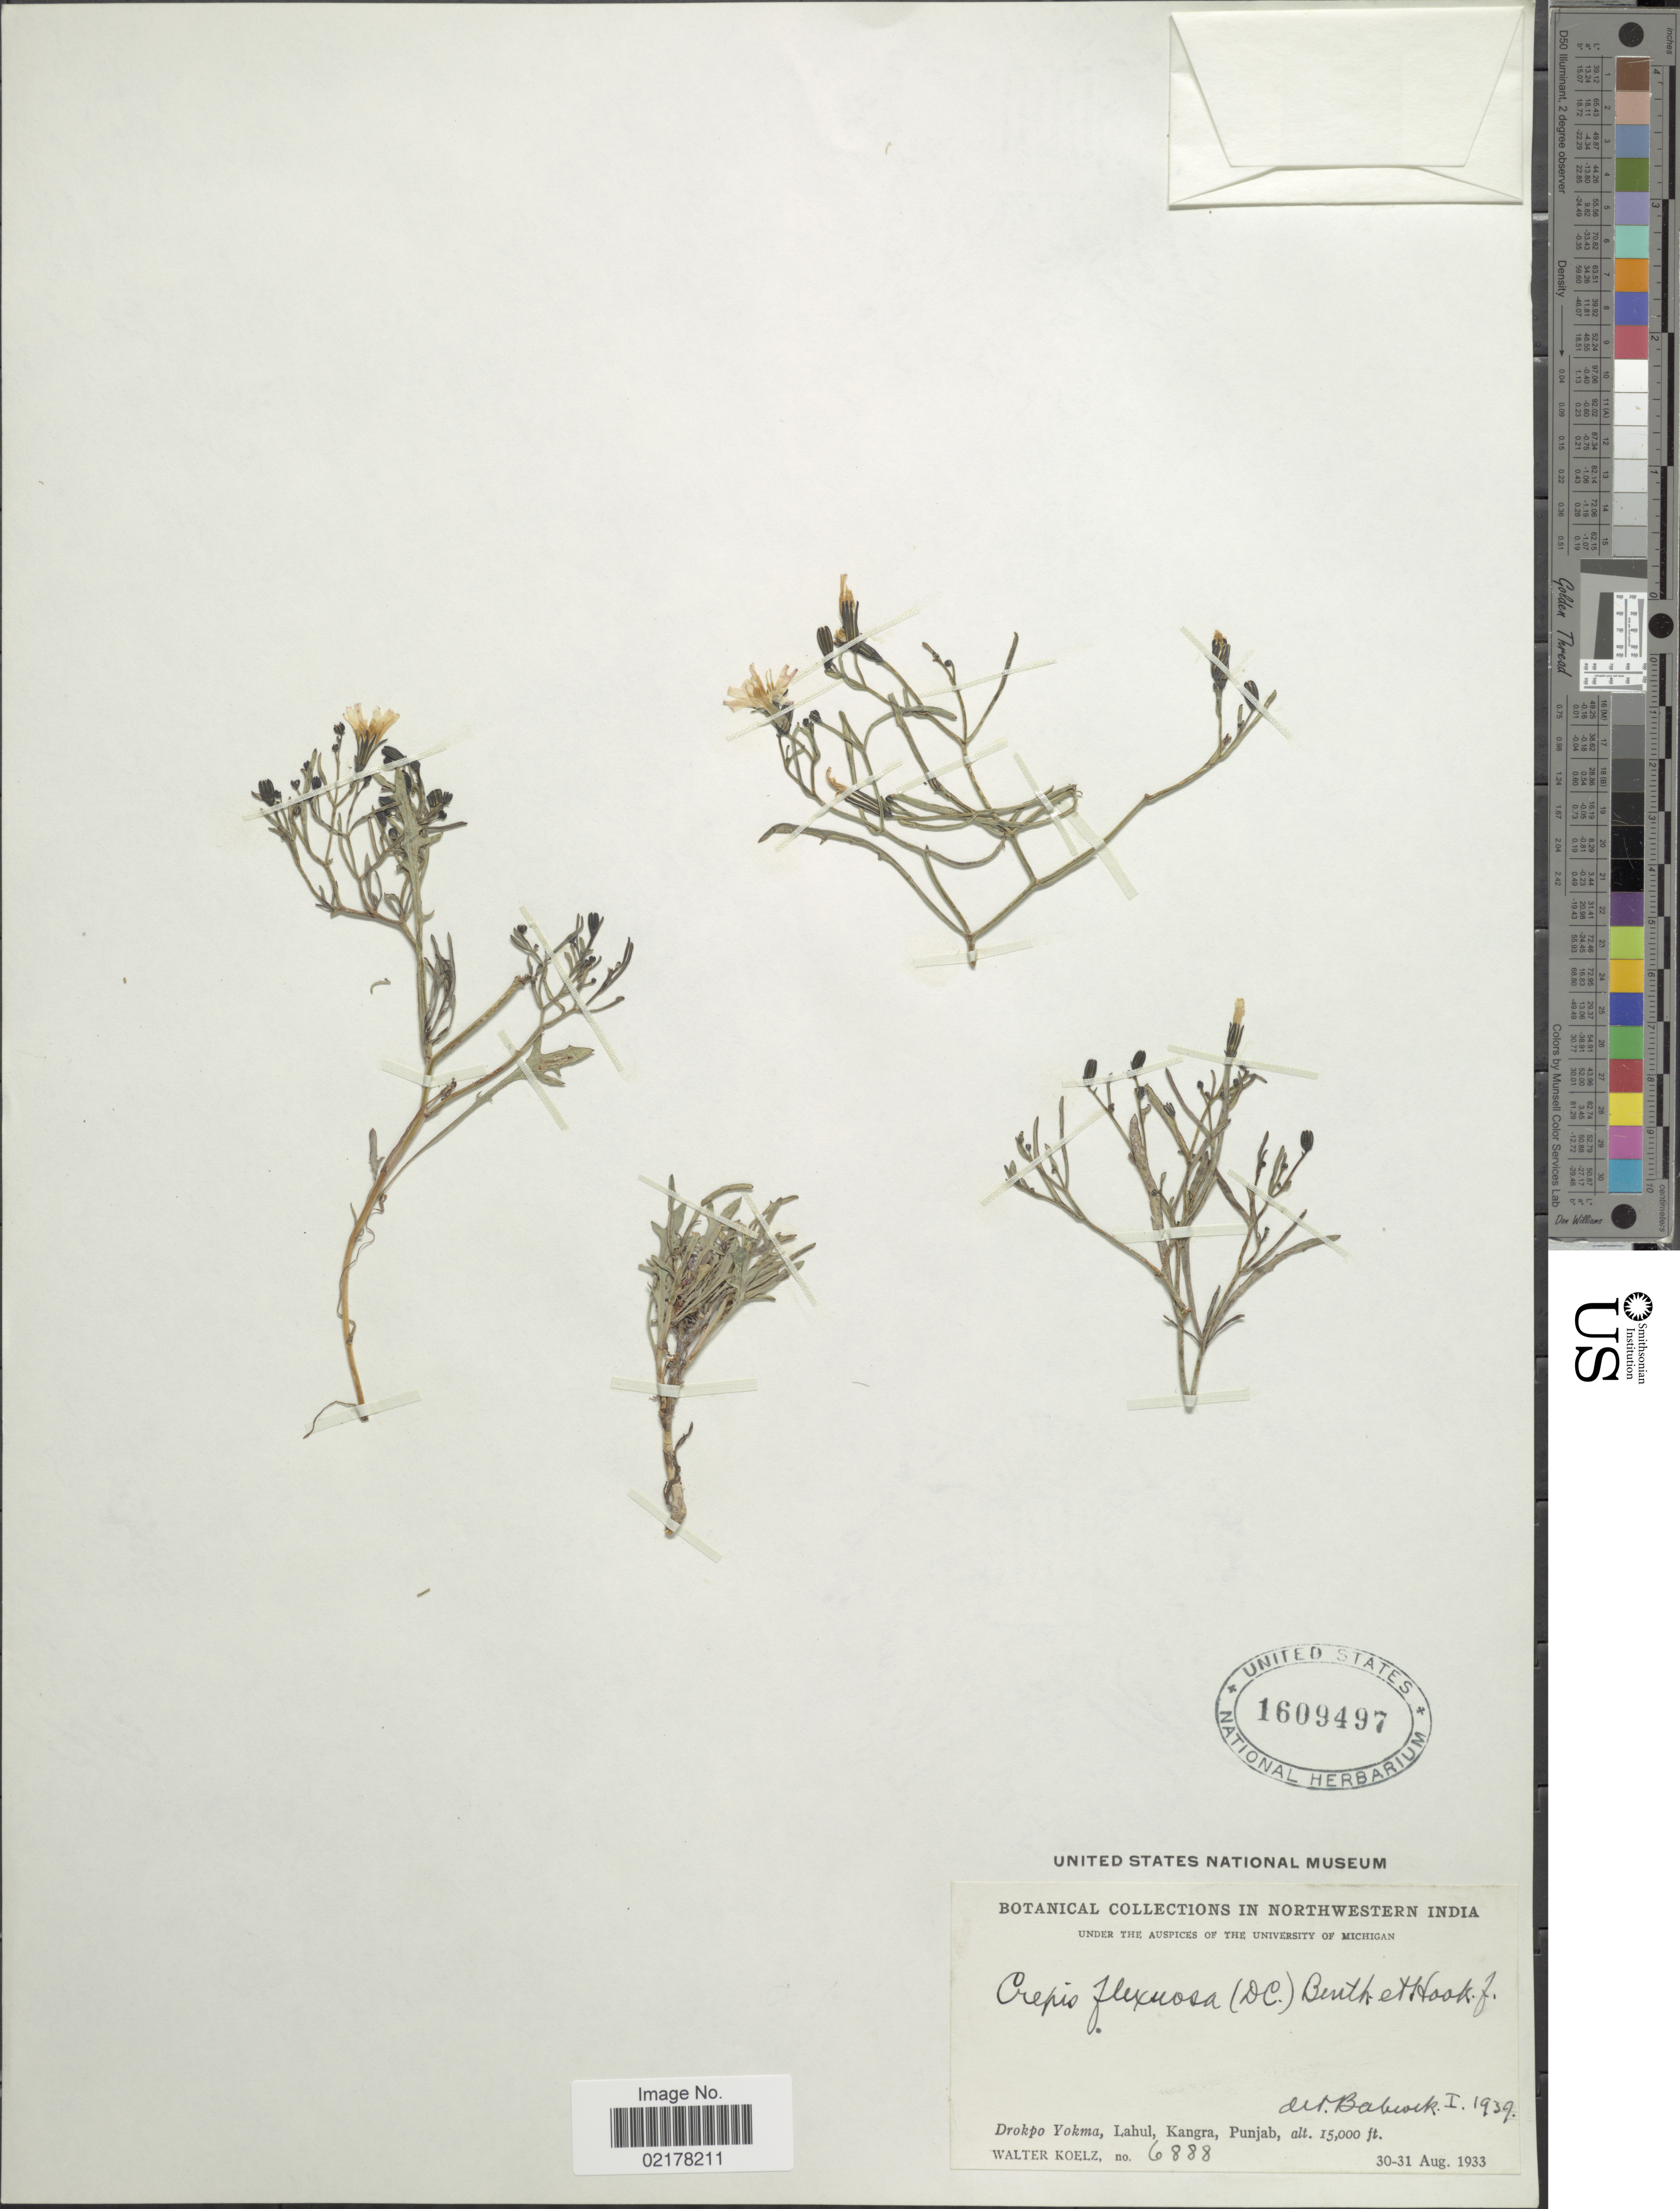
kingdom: Plantae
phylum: Tracheophyta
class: Magnoliopsida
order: Asterales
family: Asteraceae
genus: Askellia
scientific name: Askellia flexuosa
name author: (Ledeb.) W.A. Weber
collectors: W. N. Koelz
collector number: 6888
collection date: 1933-08-30/1933-08-31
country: India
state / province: Himachal Pradesh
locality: Northwestern India. Drokpo Yokma, Lahul, Kangra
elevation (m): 4572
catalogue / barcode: US 1609497